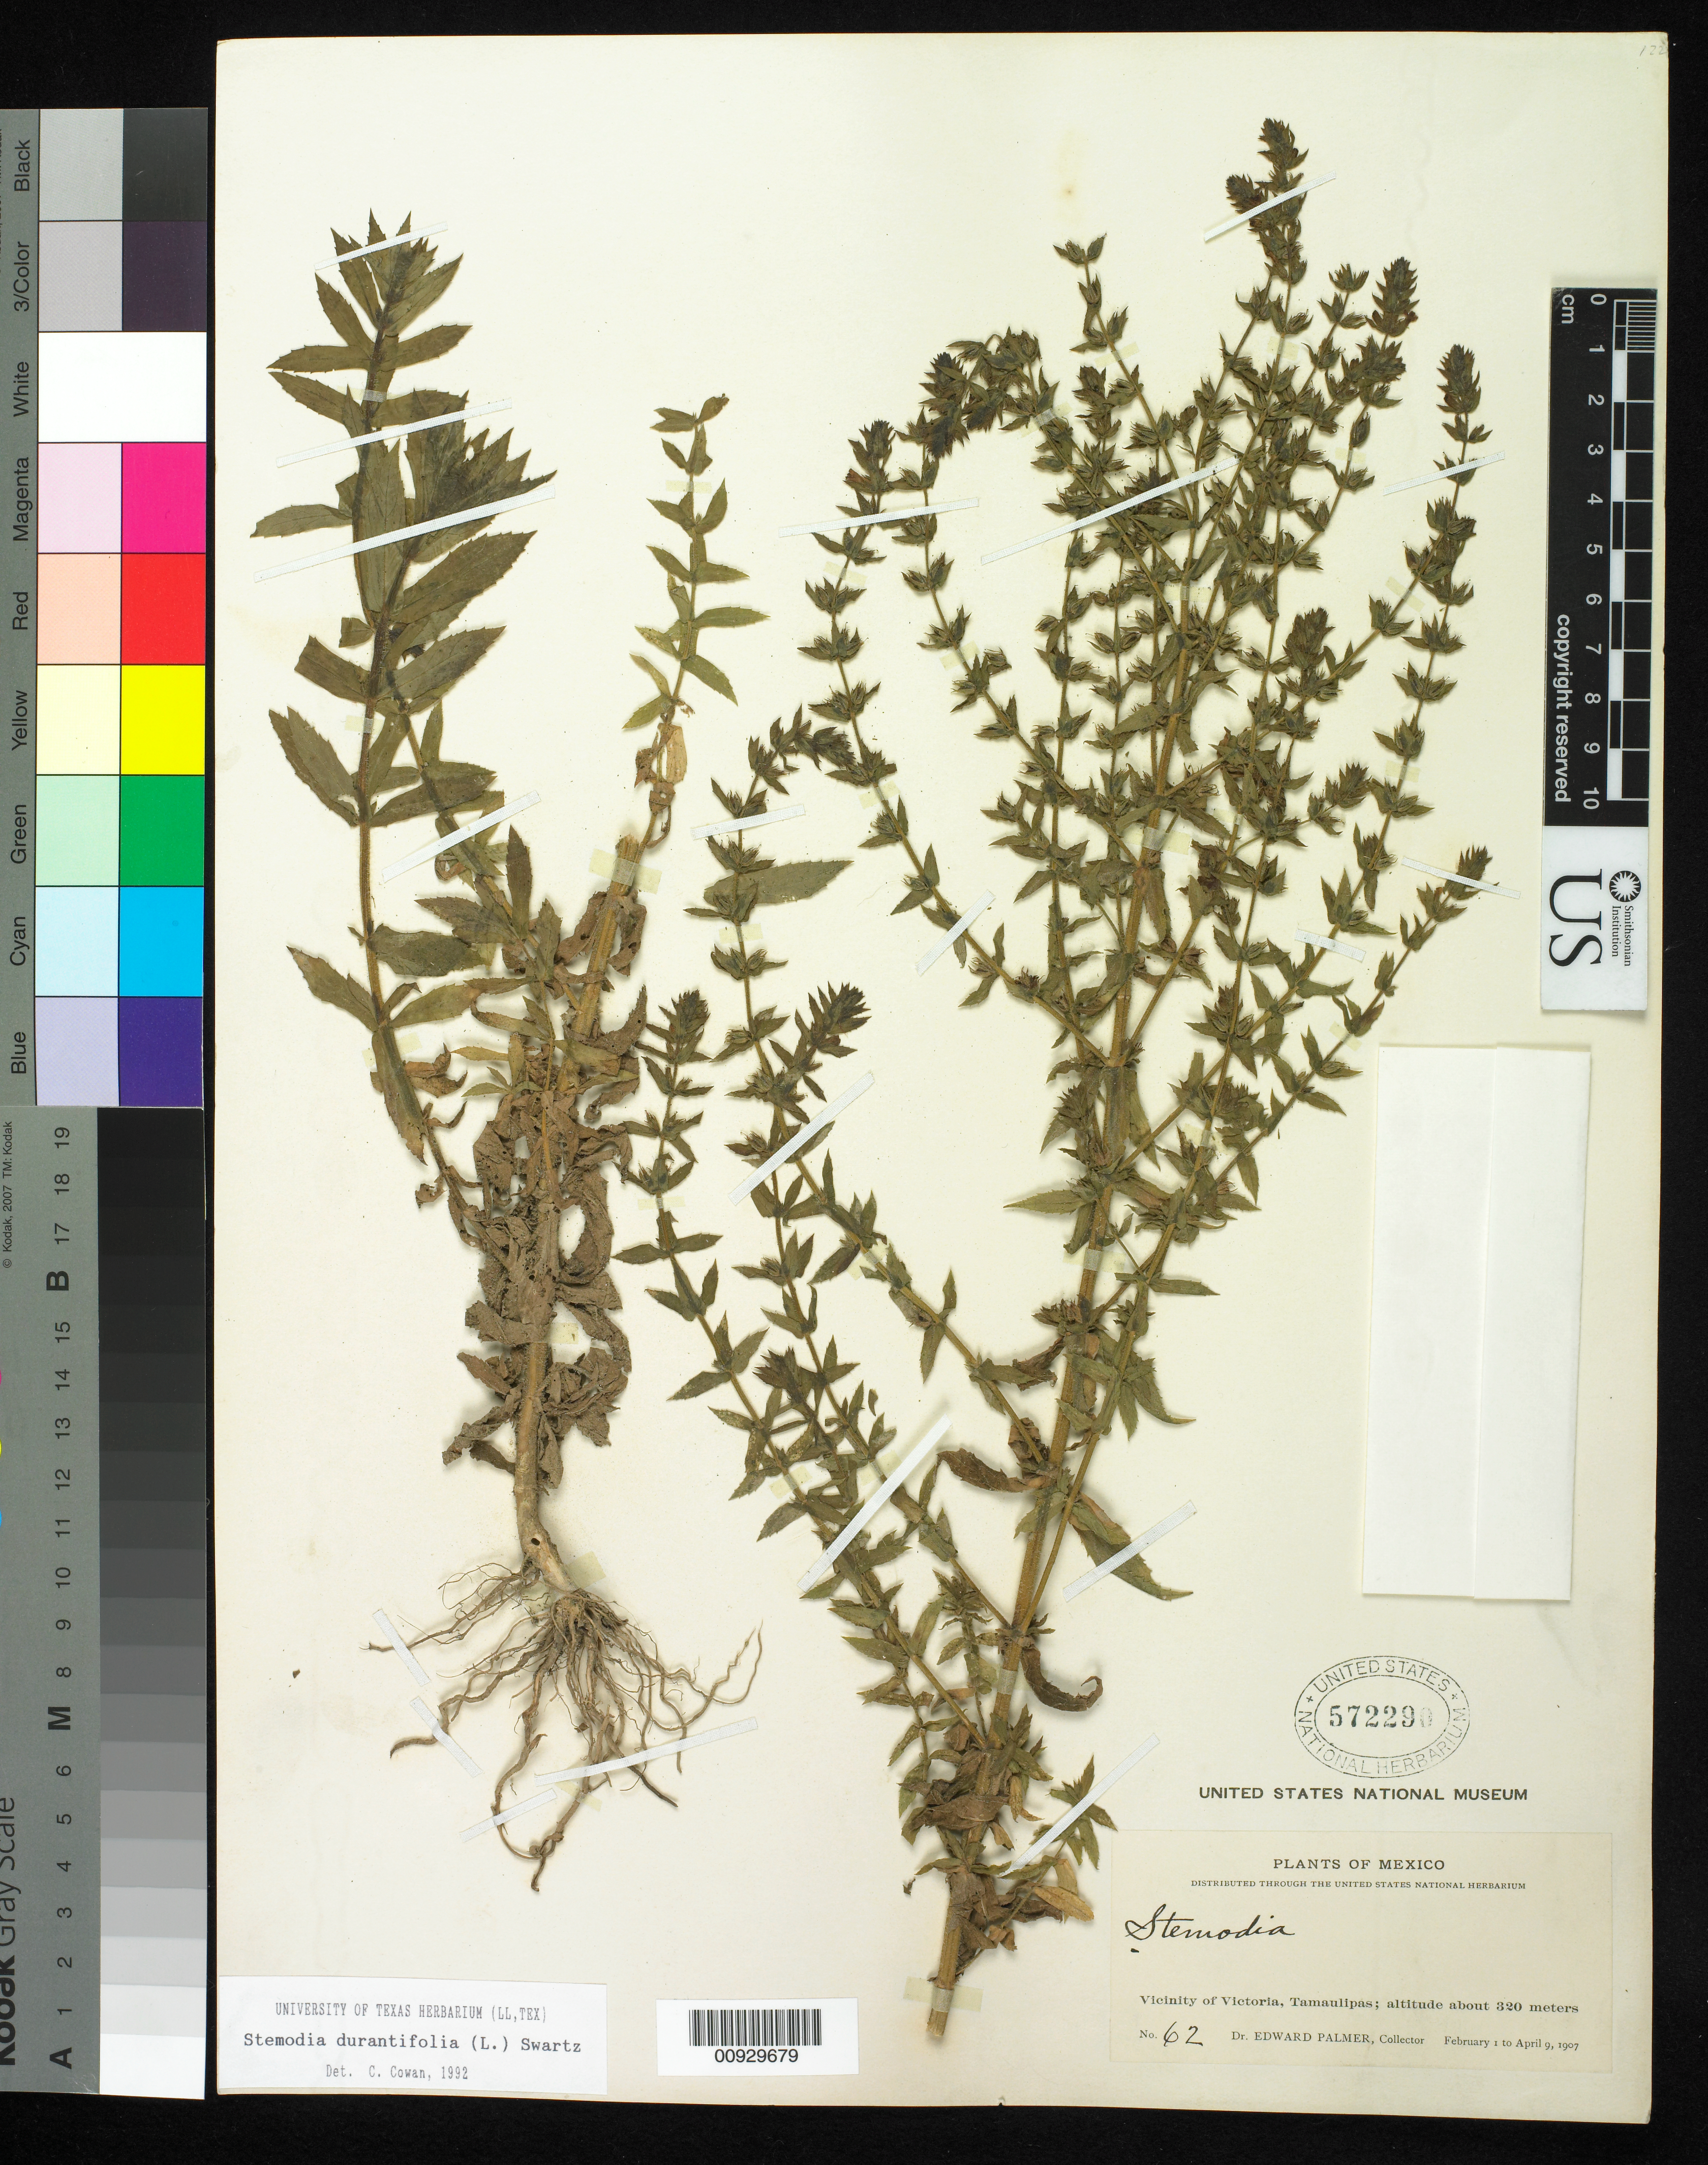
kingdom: Plantae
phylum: Tracheophyta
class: Magnoliopsida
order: Lamiales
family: Plantaginaceae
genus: Stemodia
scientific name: Stemodia durantifolia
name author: (L.) Sw.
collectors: E. Palmer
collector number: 62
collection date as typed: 01 Feb 1907 to 09 Apr 1907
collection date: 1907-02-01/1907-04-09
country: Mexico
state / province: Tamaulipas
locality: Vicinity of Victoria.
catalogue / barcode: US 572290